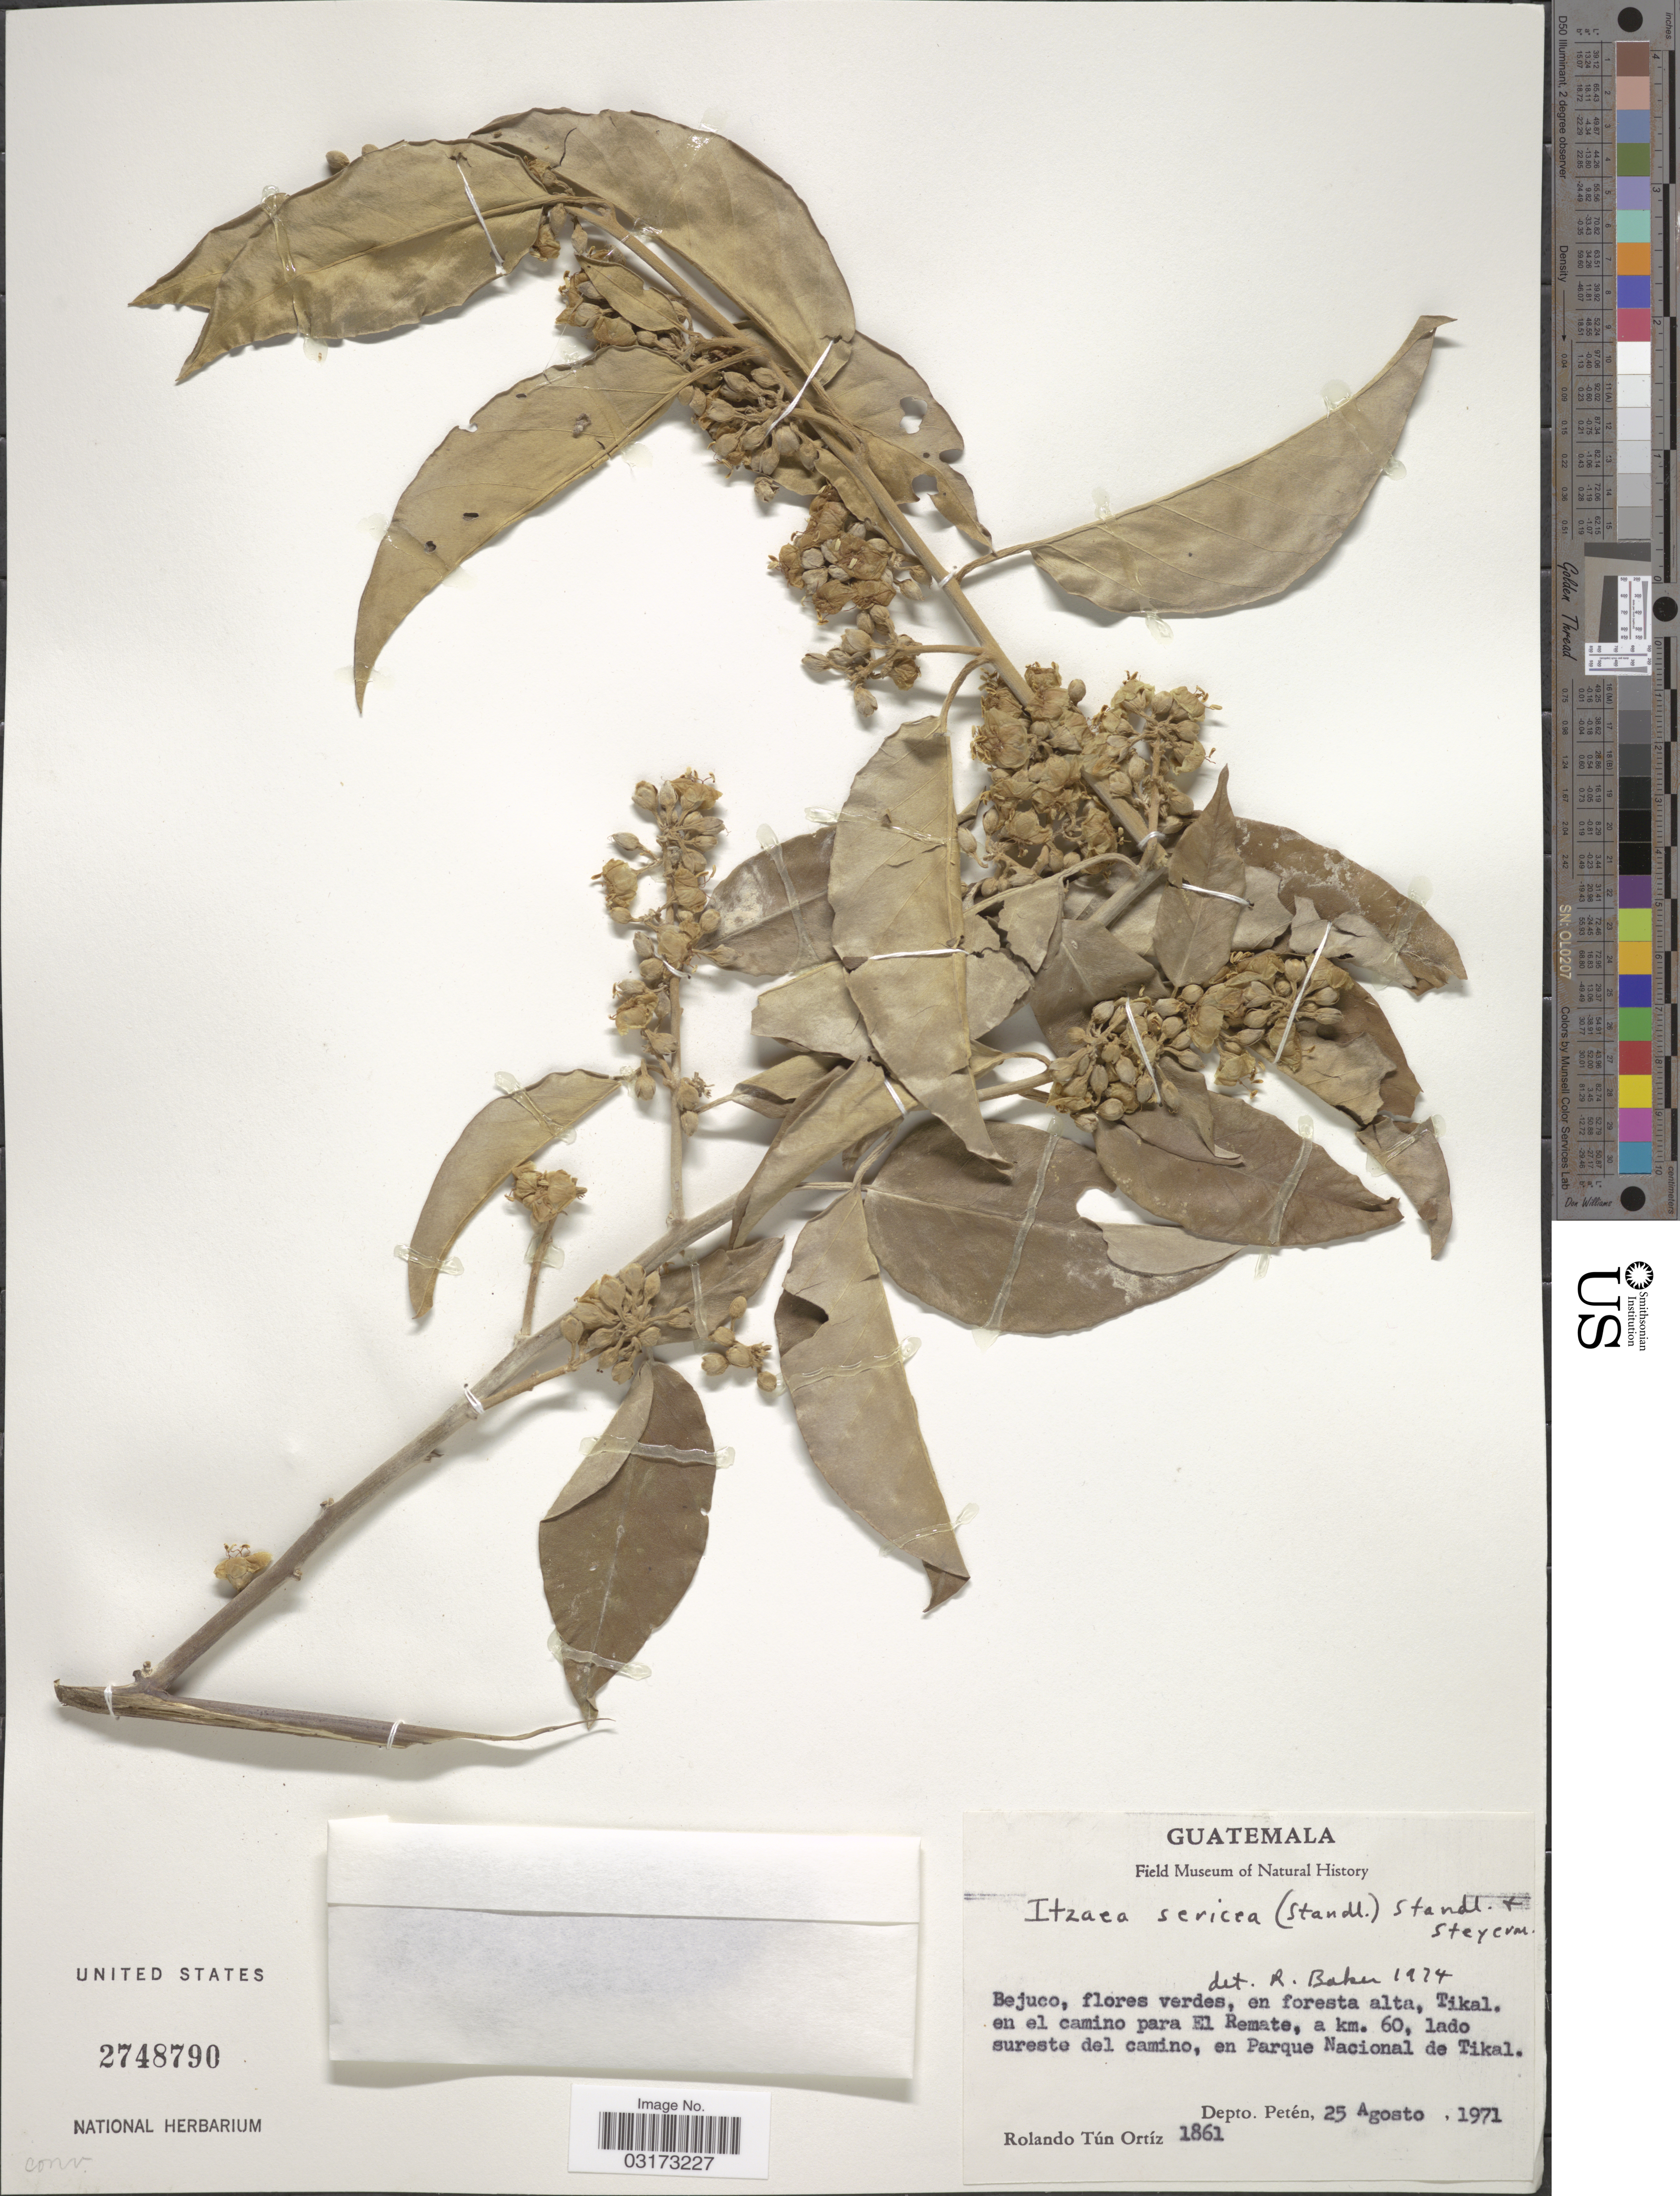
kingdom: Plantae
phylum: Tracheophyta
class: Magnoliopsida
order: Solanales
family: Convolvulaceae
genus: Itzaea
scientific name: Itzaea sericea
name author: (Standl.) Standl. & Steyerm.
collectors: R. T. Ortíz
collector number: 1861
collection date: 1971-08-25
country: Guatemala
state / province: El Petén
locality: Tikal. En el camino para El Remate, a km. 60, lado sureste del camino, en Parque Nacional de Tikal. Depto. Petén.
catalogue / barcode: US 2748790